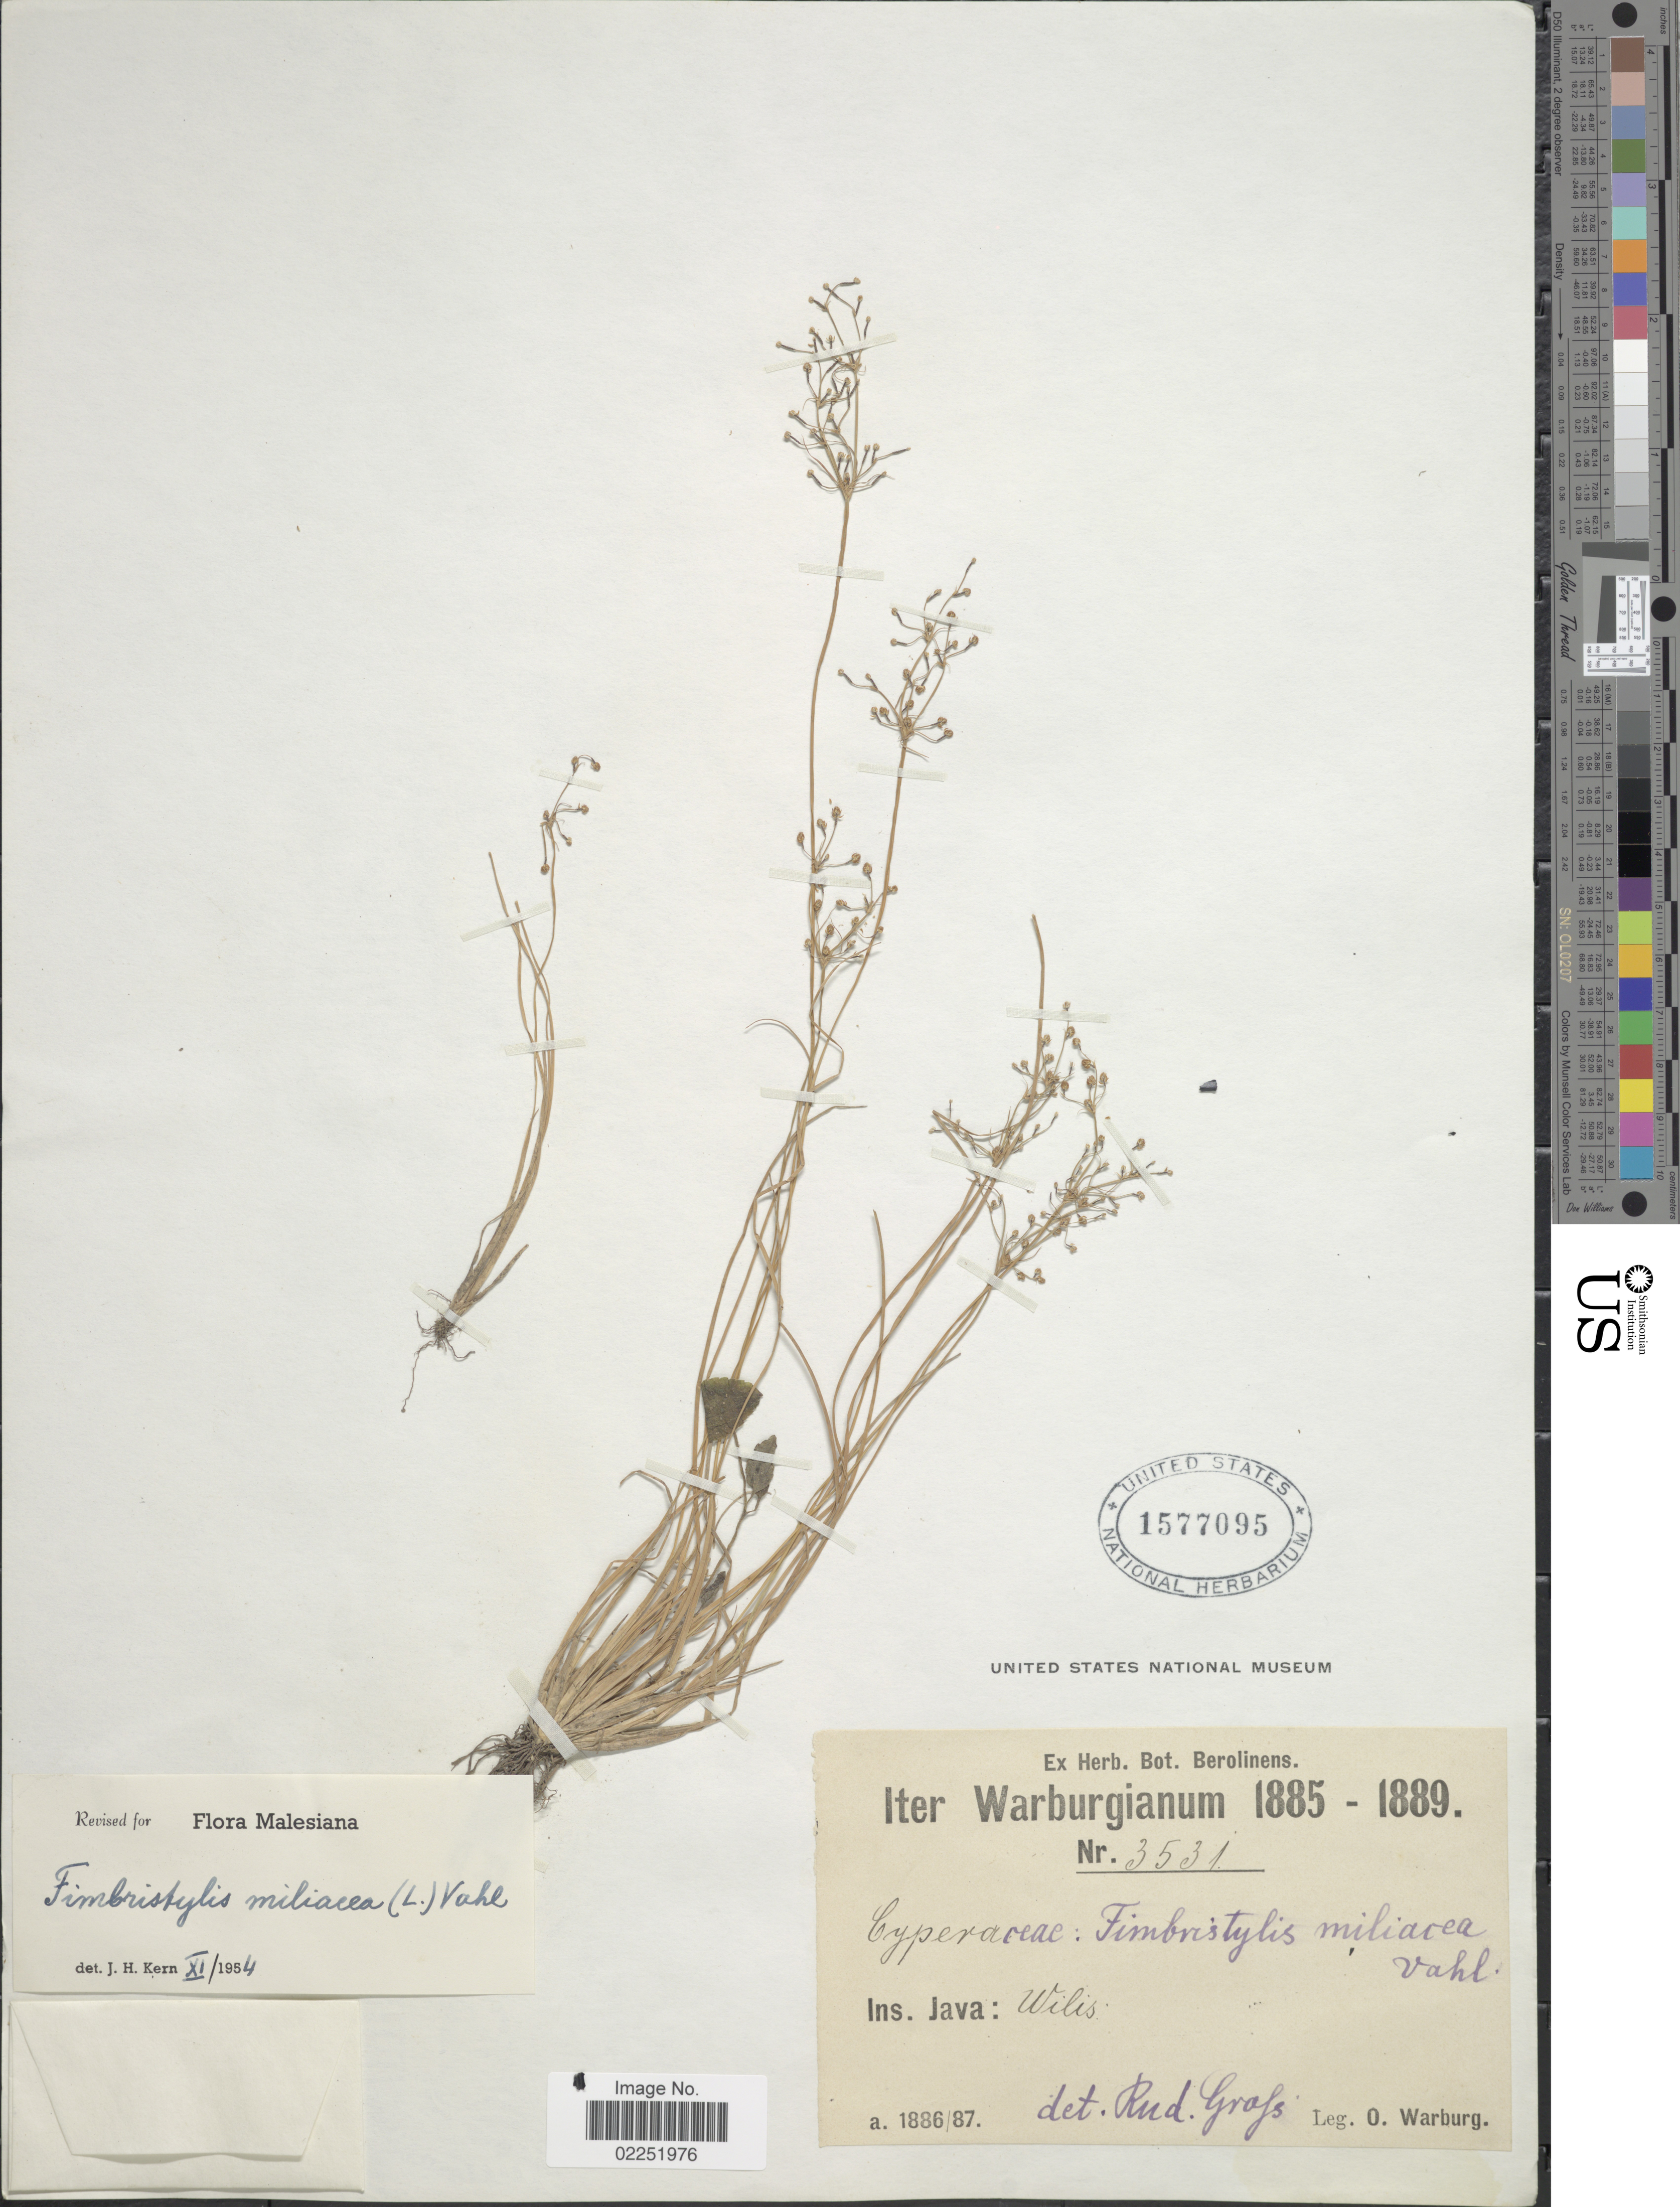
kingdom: Plantae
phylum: Tracheophyta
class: Liliopsida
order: Poales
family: Cyperaceae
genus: Fimbristylis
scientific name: Fimbristylis littoralis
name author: Gaudich.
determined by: Strong, M. T., (US), Smithsonian Institution - National Museum of Natural History (UNITED STATES)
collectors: O. Warburg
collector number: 3531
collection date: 1886/1887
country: Indonesia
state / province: Java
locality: Ind. Java: Wilis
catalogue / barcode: US 1577095